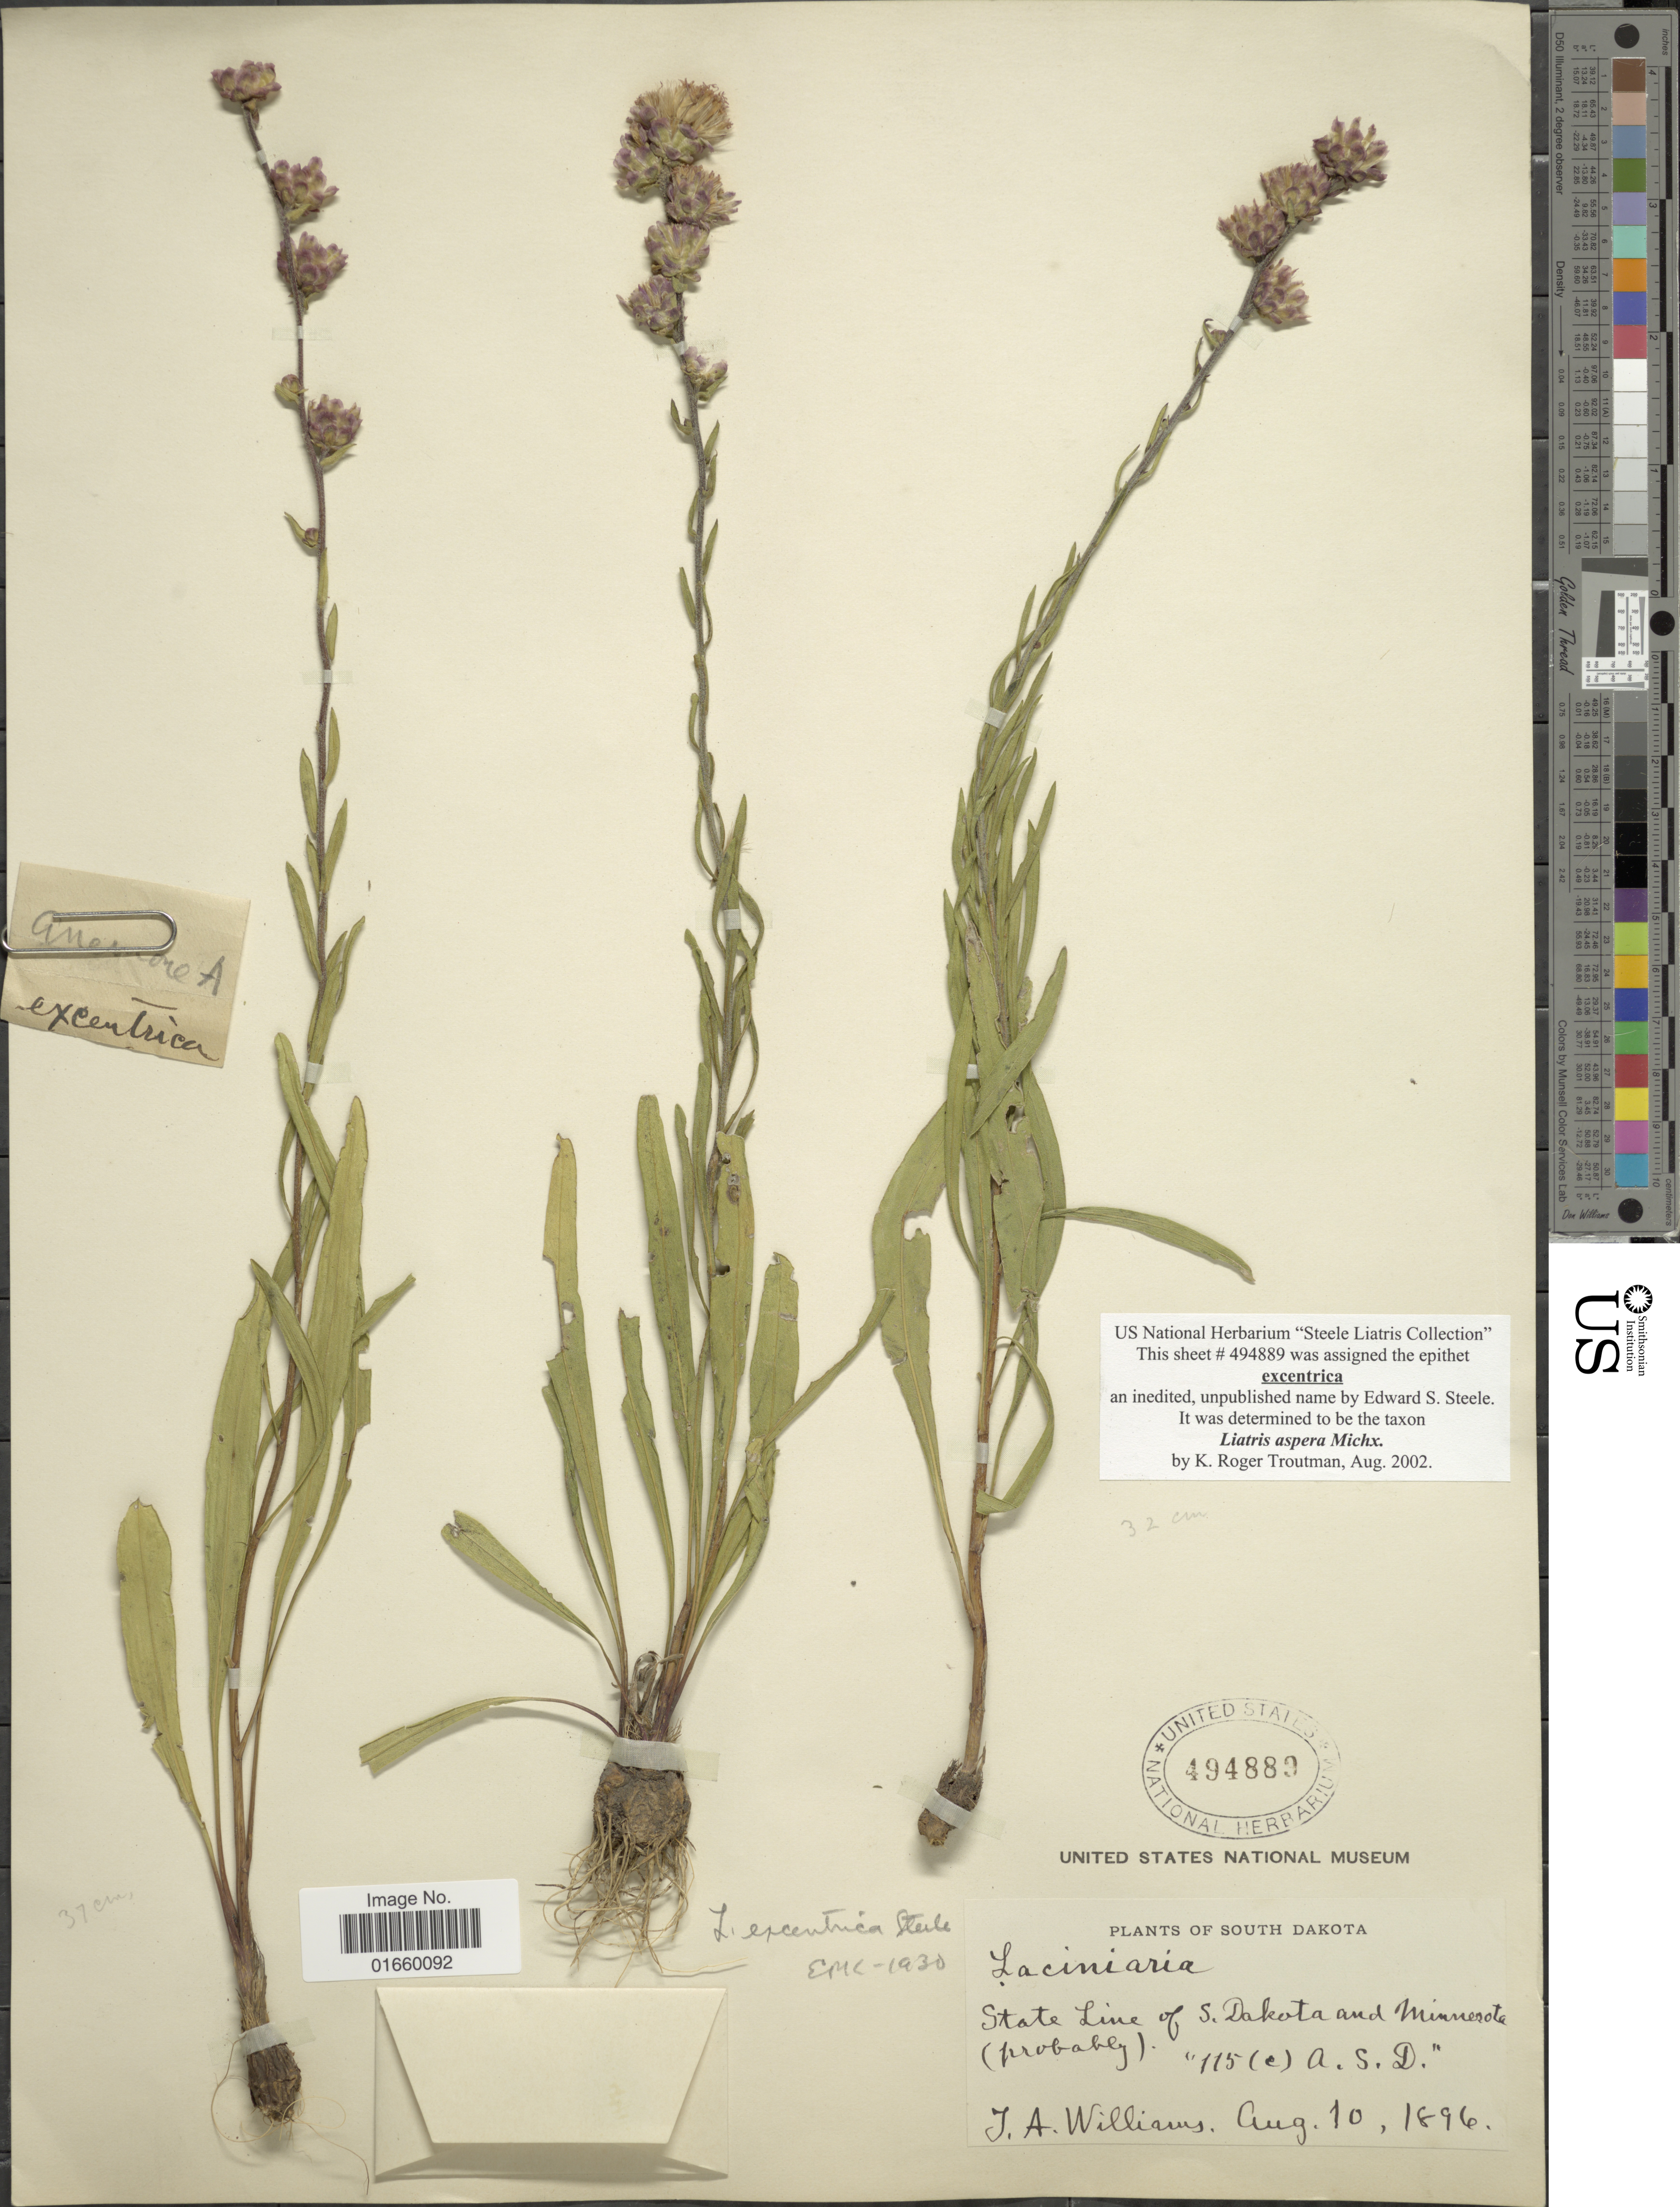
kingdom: Plantae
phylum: Tracheophyta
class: Magnoliopsida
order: Asterales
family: Asteraceae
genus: Liatris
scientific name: Liatris aspera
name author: Michx.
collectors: J. A. Williams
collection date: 1896-08-10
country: United States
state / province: South Dakota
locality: State Line of S. Dakota and Minnesota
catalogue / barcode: US 494889